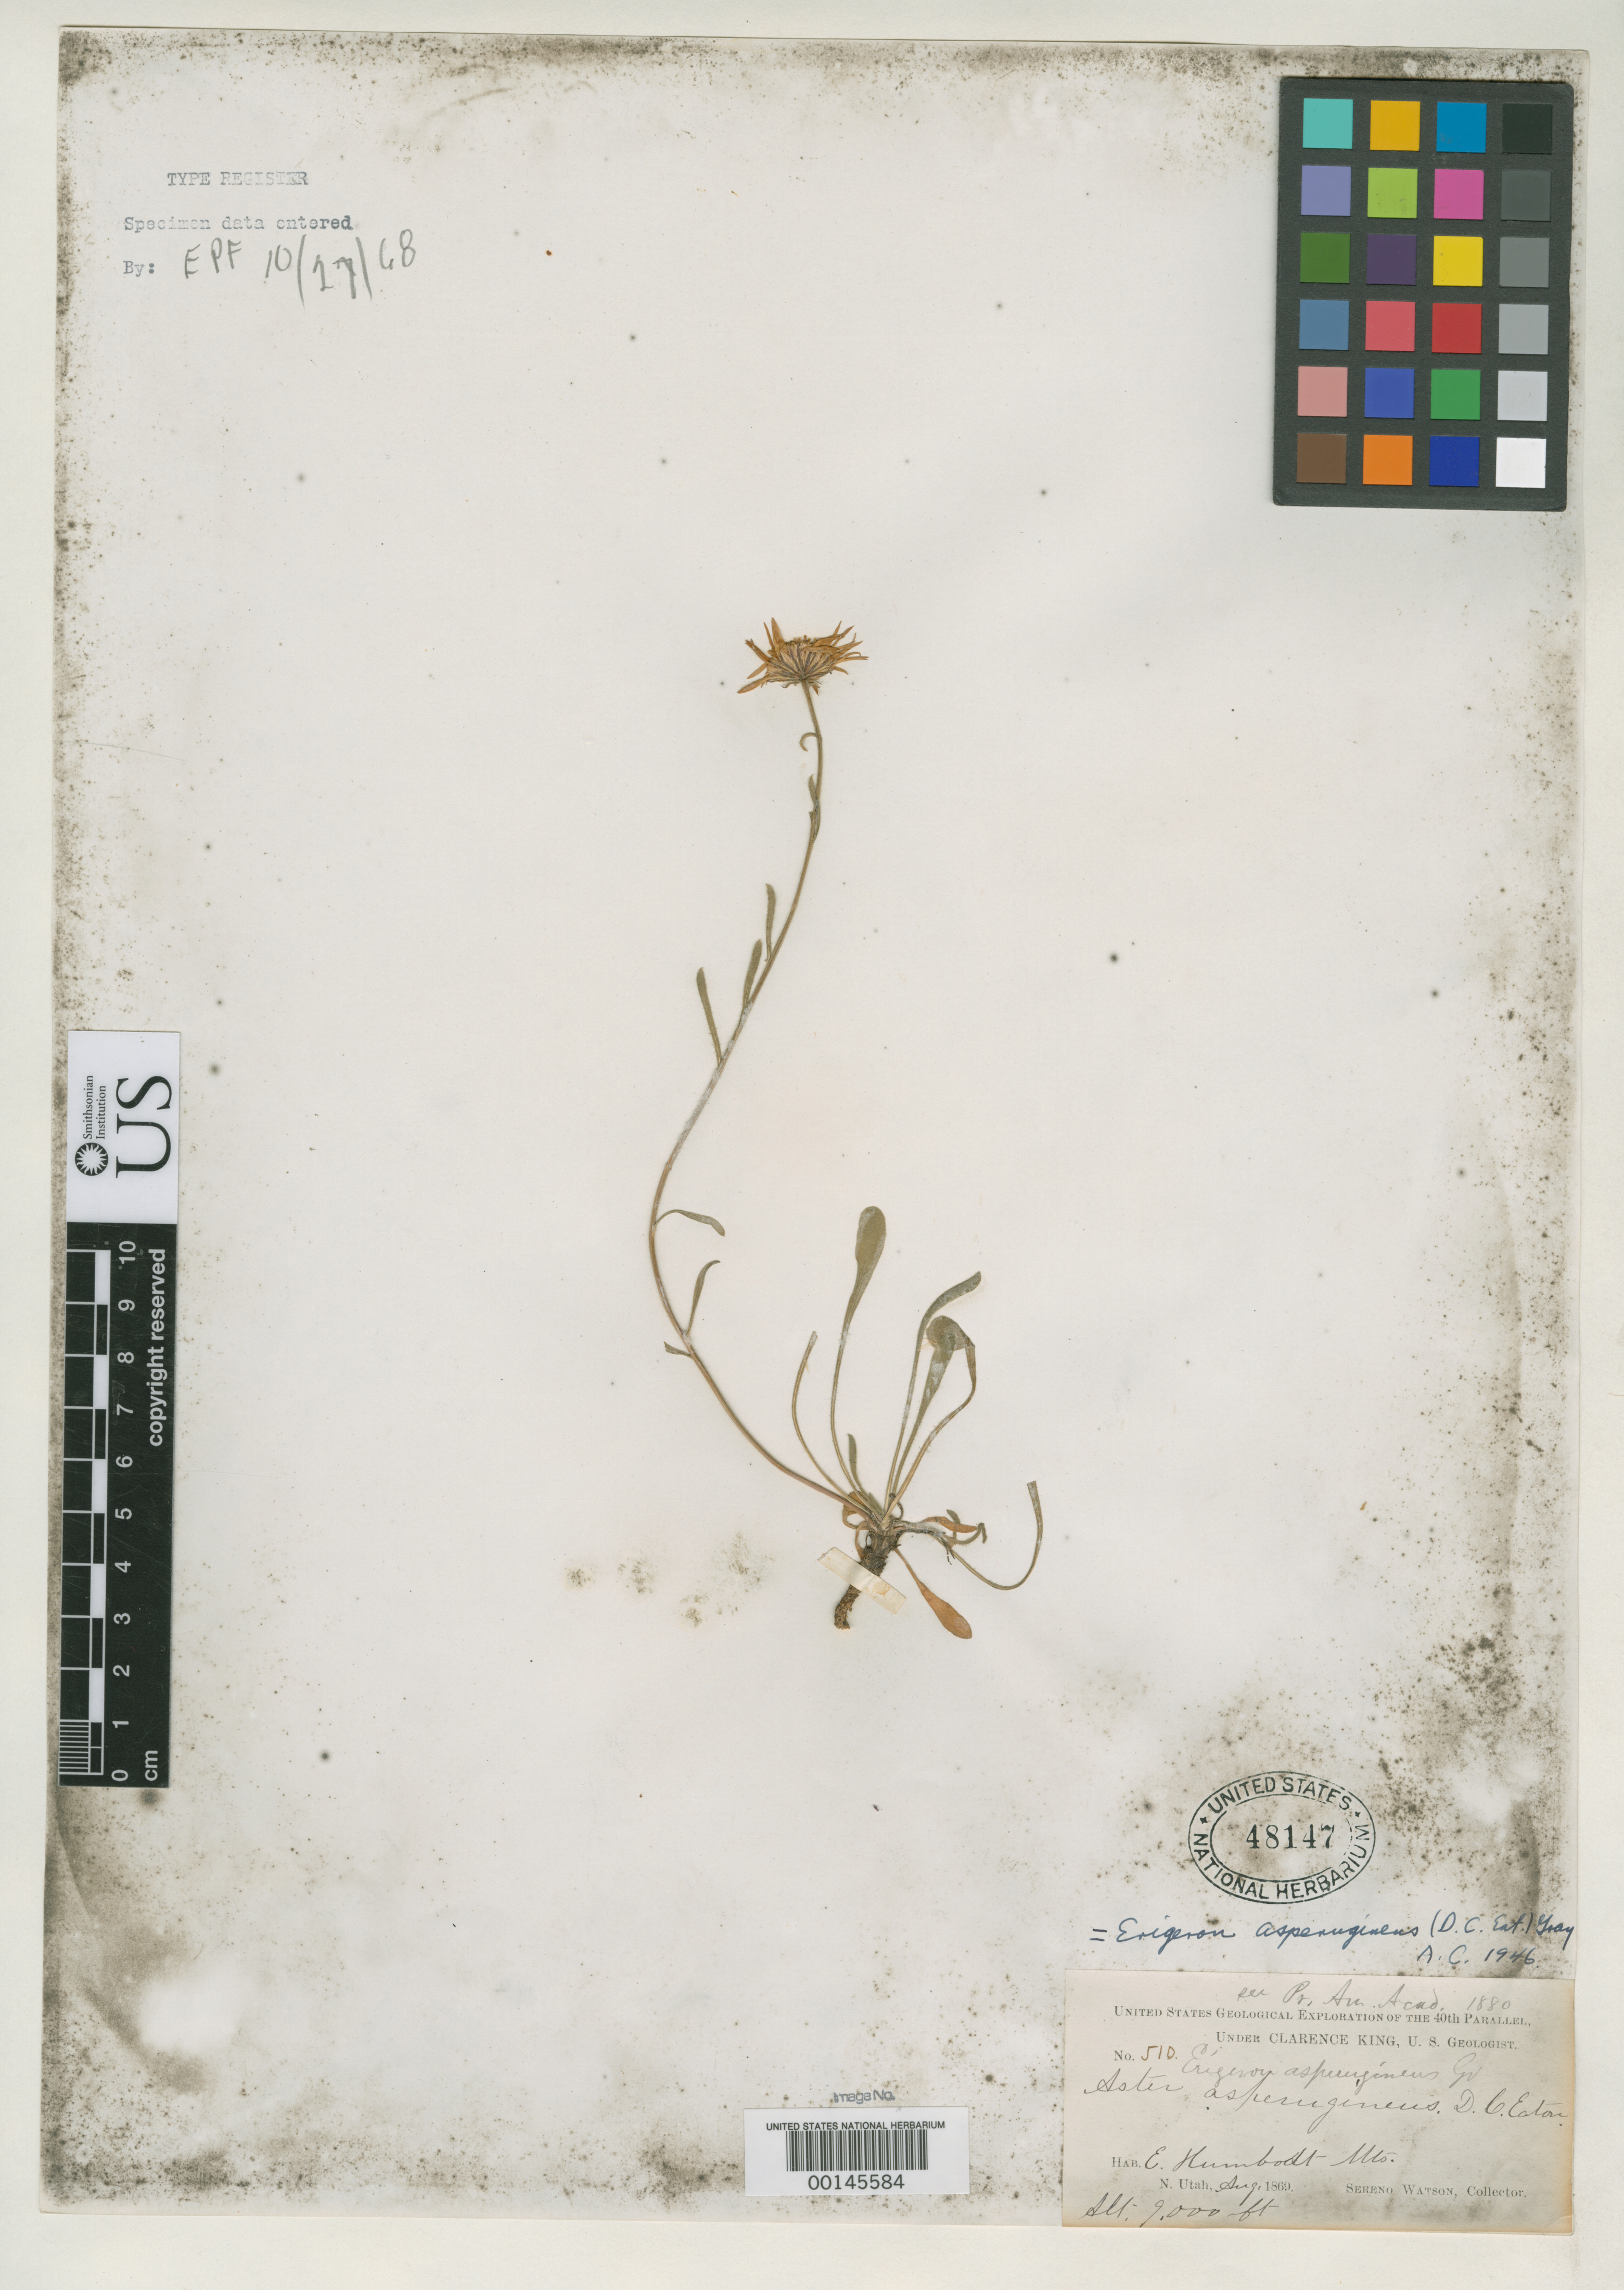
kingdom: Plantae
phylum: Tracheophyta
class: Magnoliopsida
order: Asterales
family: Asteraceae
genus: Aster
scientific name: Aster asperugineus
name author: D.C. Eaton in C. King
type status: Isotype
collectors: S. Watson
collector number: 510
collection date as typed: Aug 1869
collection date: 1869-08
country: United States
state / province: Utah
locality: East Humboldt Mts.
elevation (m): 2743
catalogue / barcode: US 48147